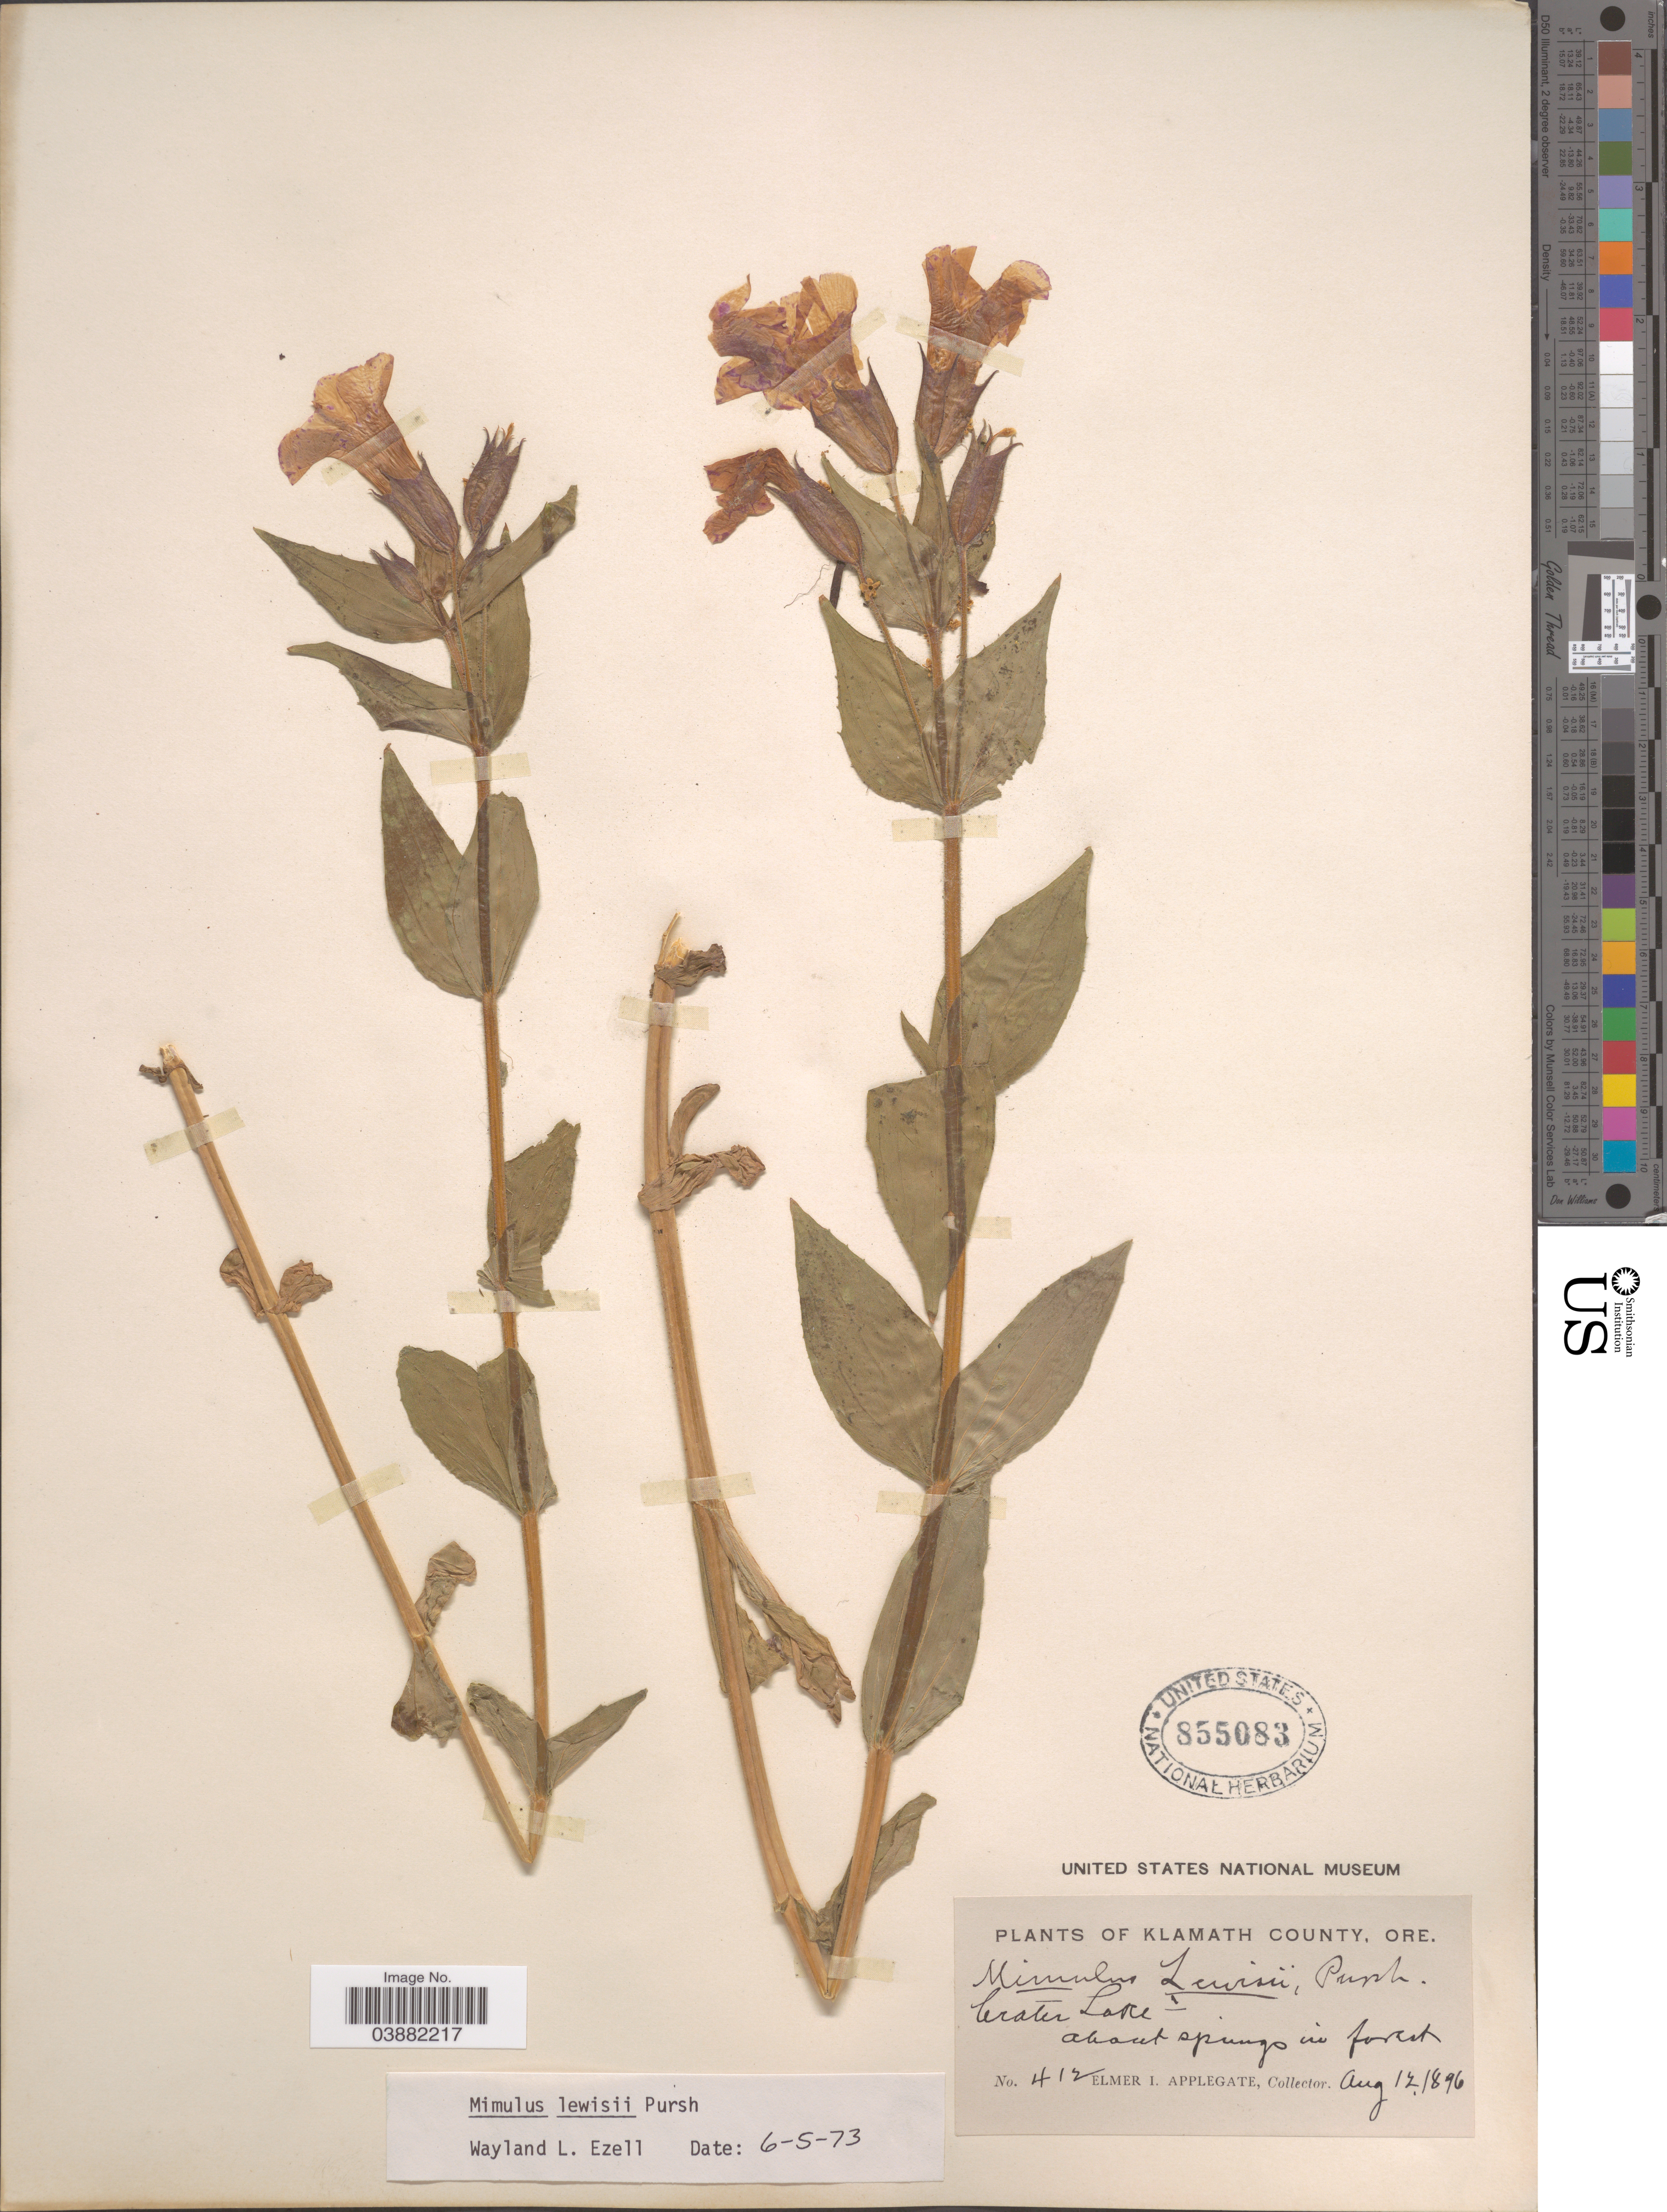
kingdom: Plantae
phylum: Tracheophyta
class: Magnoliopsida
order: Lamiales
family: Phrymaceae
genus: Mimulus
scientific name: Mimulus lewisii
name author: Pursh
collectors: E. I. Applegate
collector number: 412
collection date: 1896-08-12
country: United States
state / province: Oregon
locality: Klamath County. Crater Lake. About springs in forest.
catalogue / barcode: US 855083